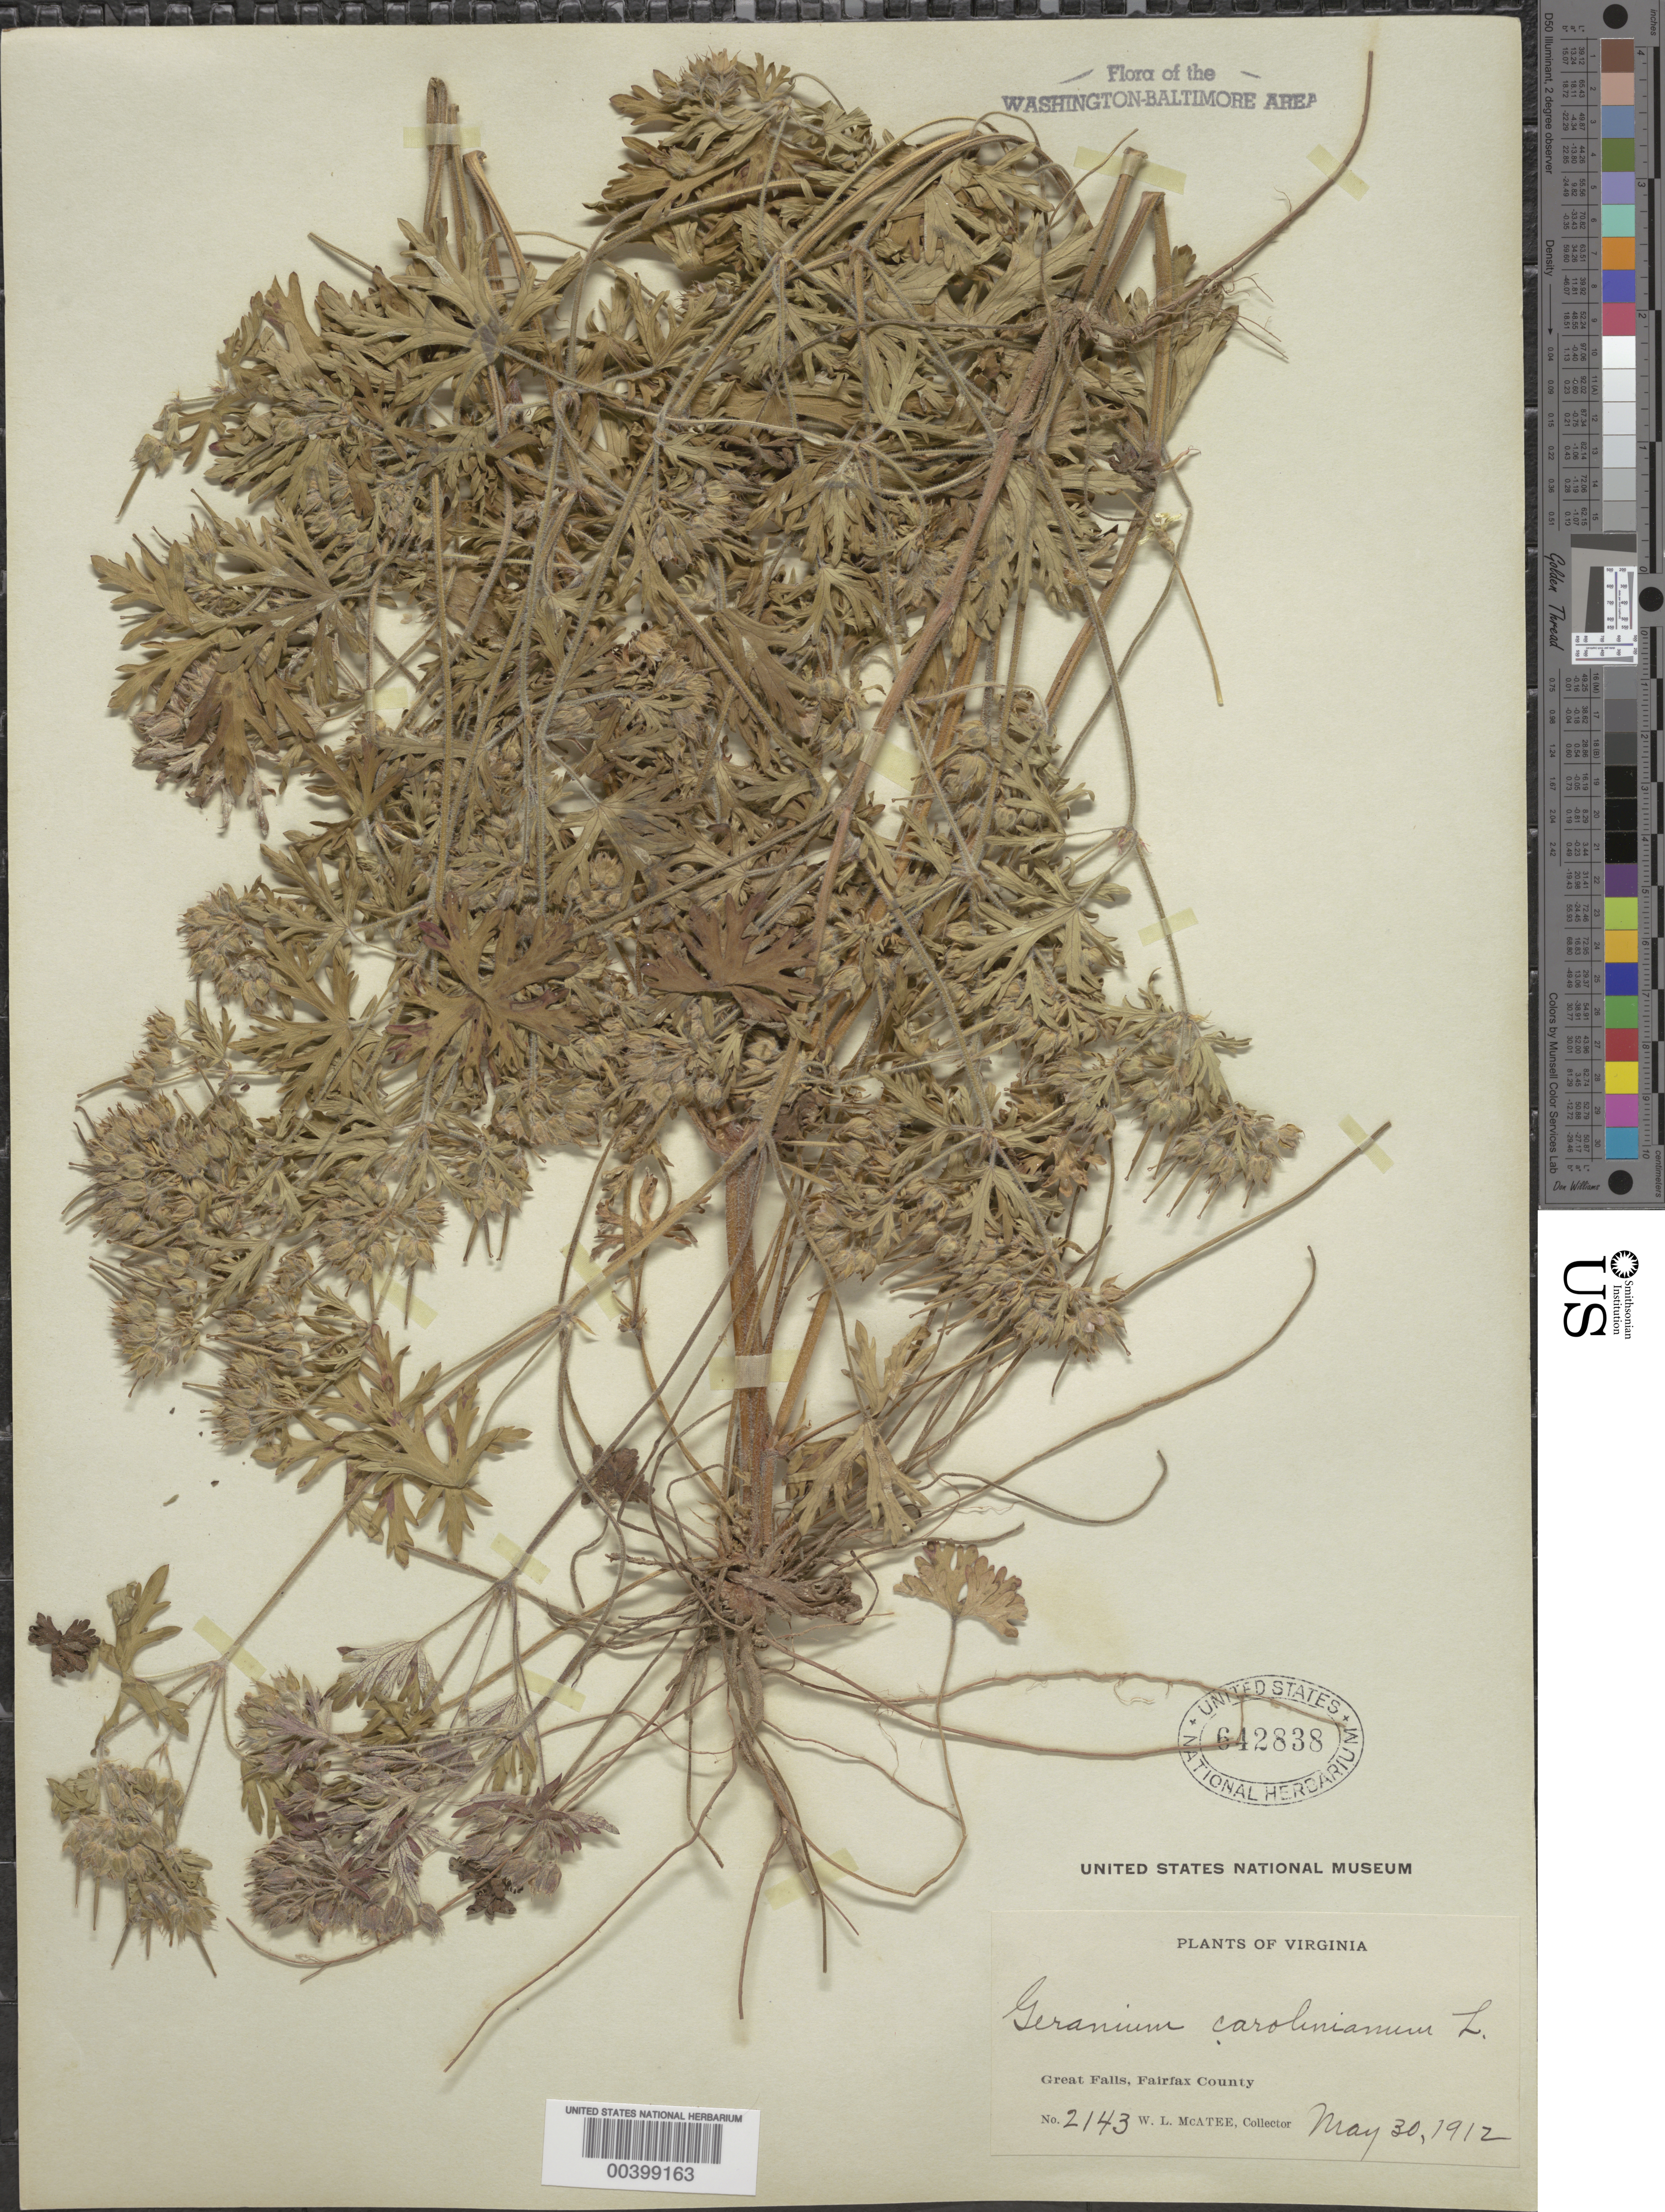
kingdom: Plantae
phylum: Tracheophyta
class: Magnoliopsida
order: Geraniales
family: Geraniaceae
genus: Geranium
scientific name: Geranium carolinianum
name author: L.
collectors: W. McAtee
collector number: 2143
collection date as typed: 30 May 1912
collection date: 1912-05-30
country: United States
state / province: Virginia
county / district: Fairfax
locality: Great Falls C. and O. Canal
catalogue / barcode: US 642838